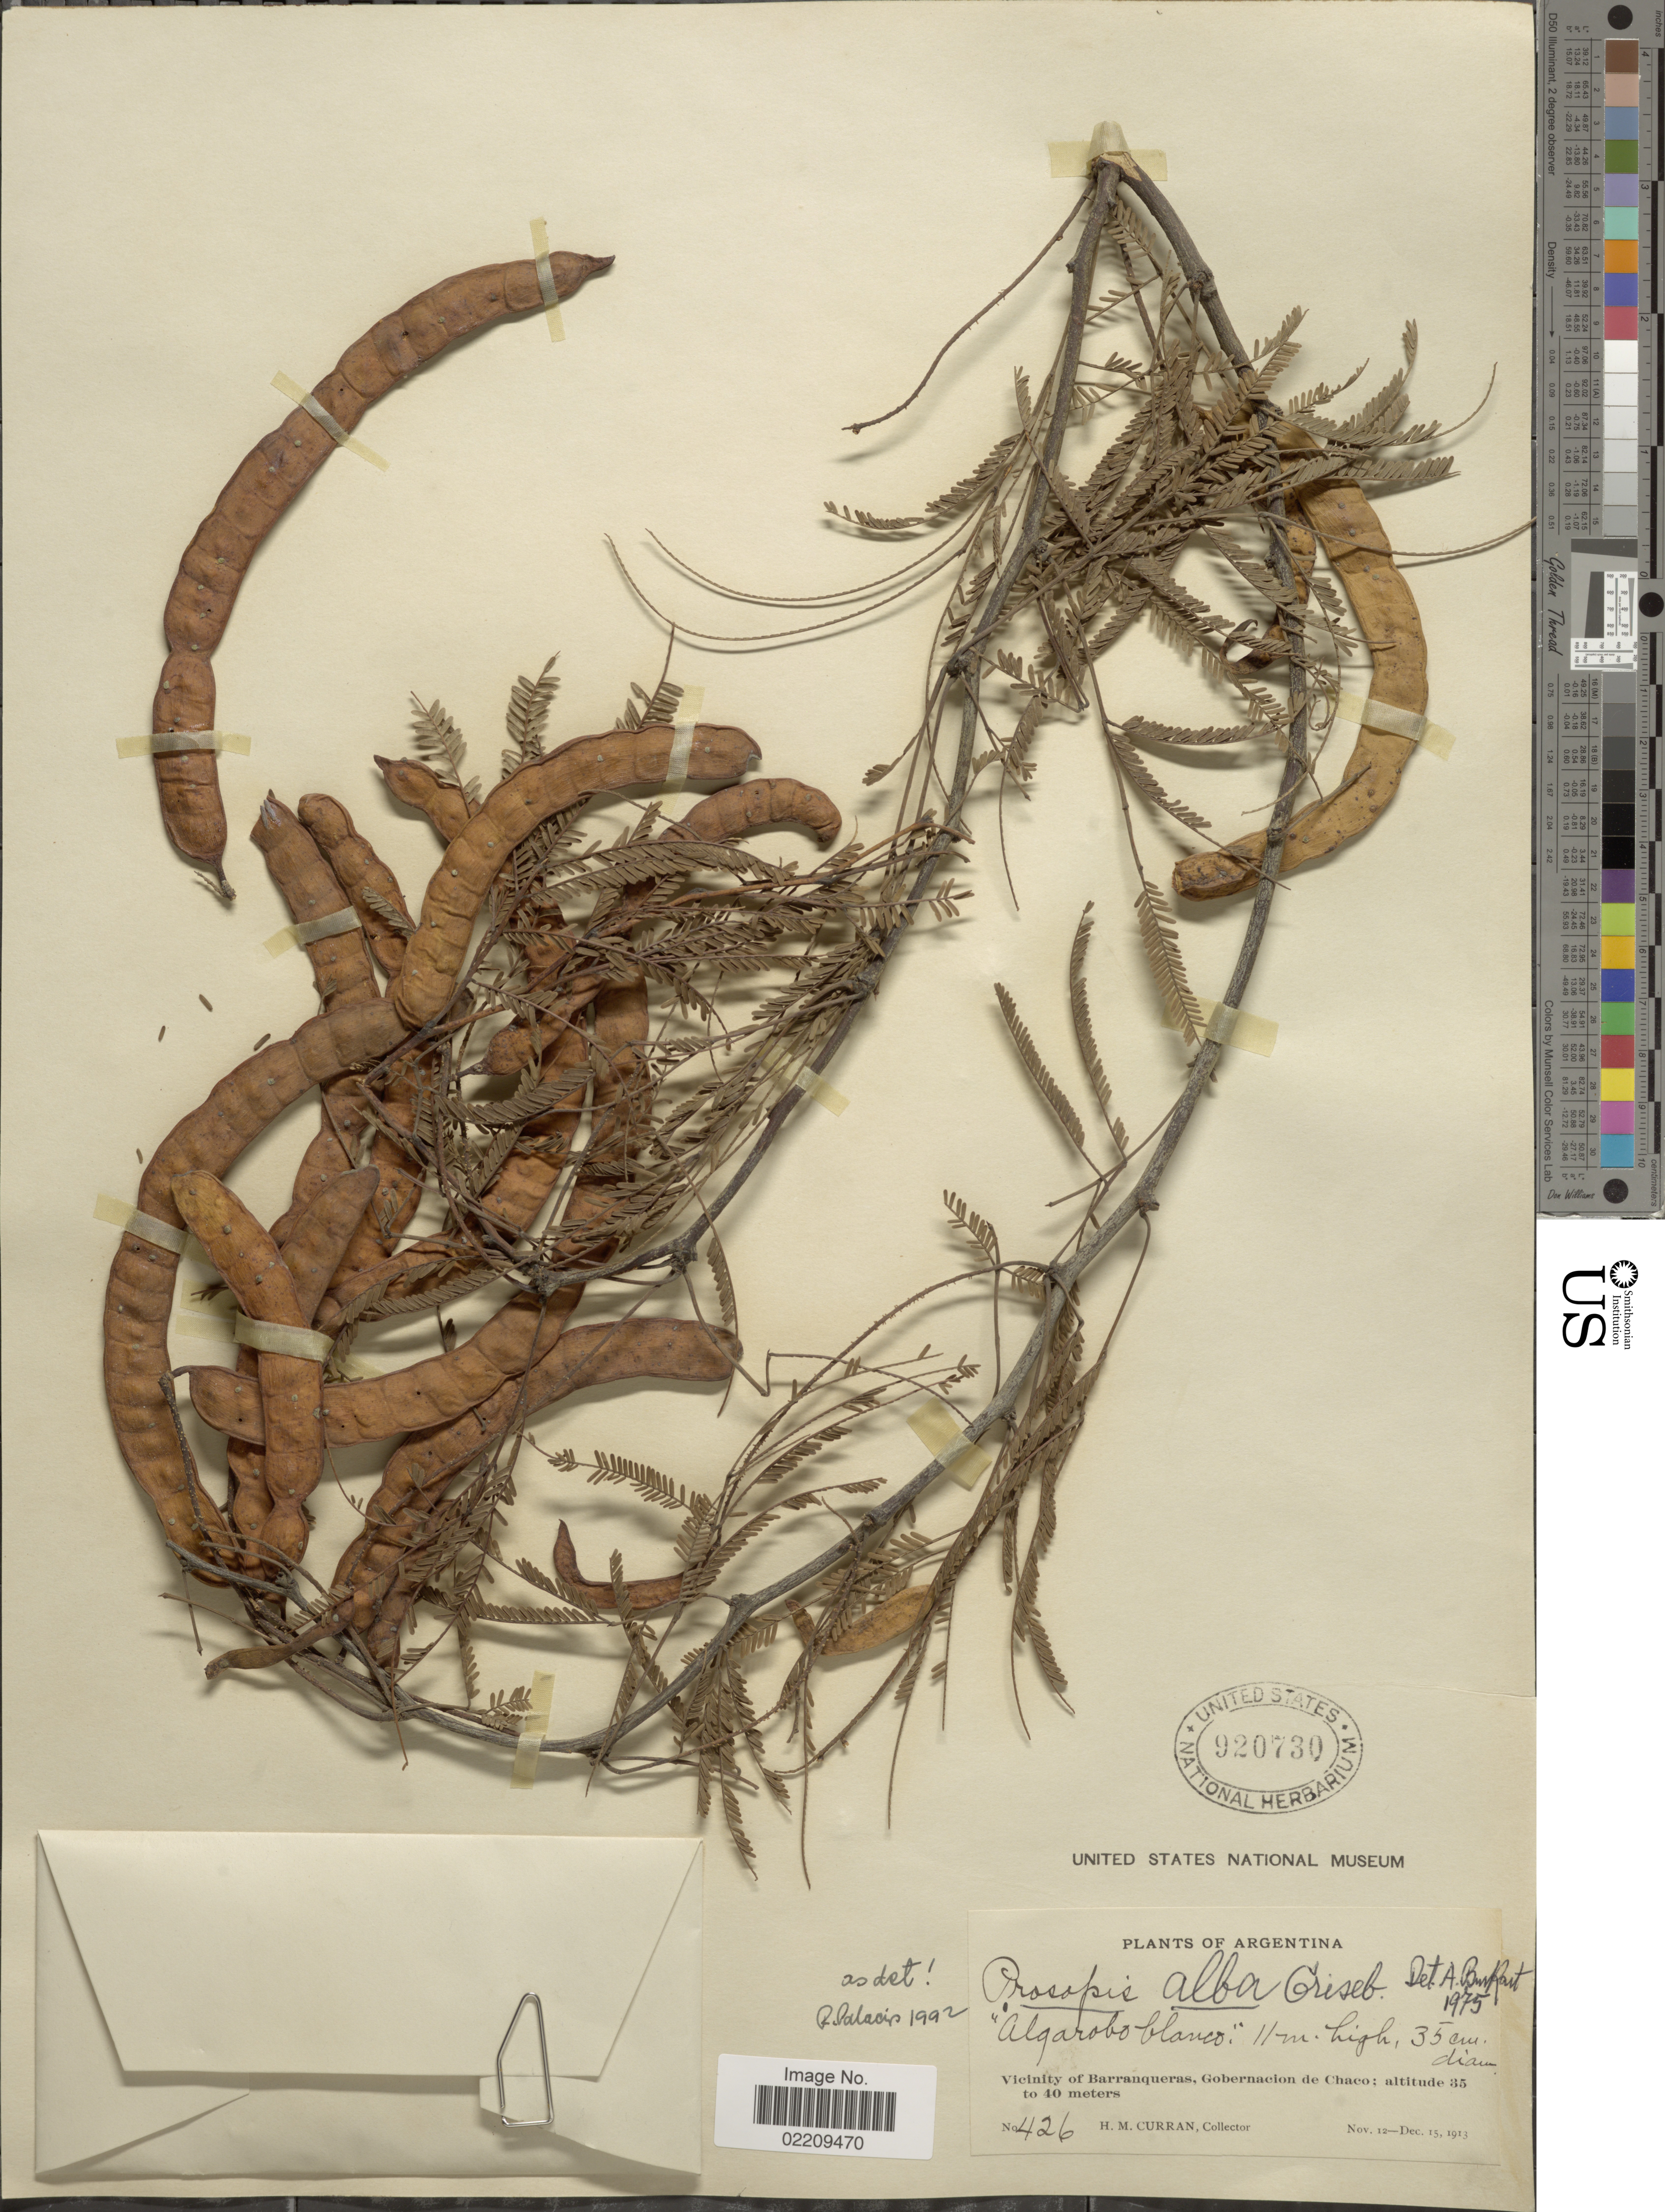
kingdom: Plantae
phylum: Tracheophyta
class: Magnoliopsida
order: Fabales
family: Fabaceae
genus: Neltuma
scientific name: Neltuma alba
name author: (Griseb.) C. E. Hughes & G.P. Lewis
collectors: H. M. Curran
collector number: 426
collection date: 1913-11-12/1913-12-15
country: Argentina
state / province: Chaco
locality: Vicinity of Barranqueras, Gobernacion de Chaco.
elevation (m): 35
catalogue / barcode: US 920730